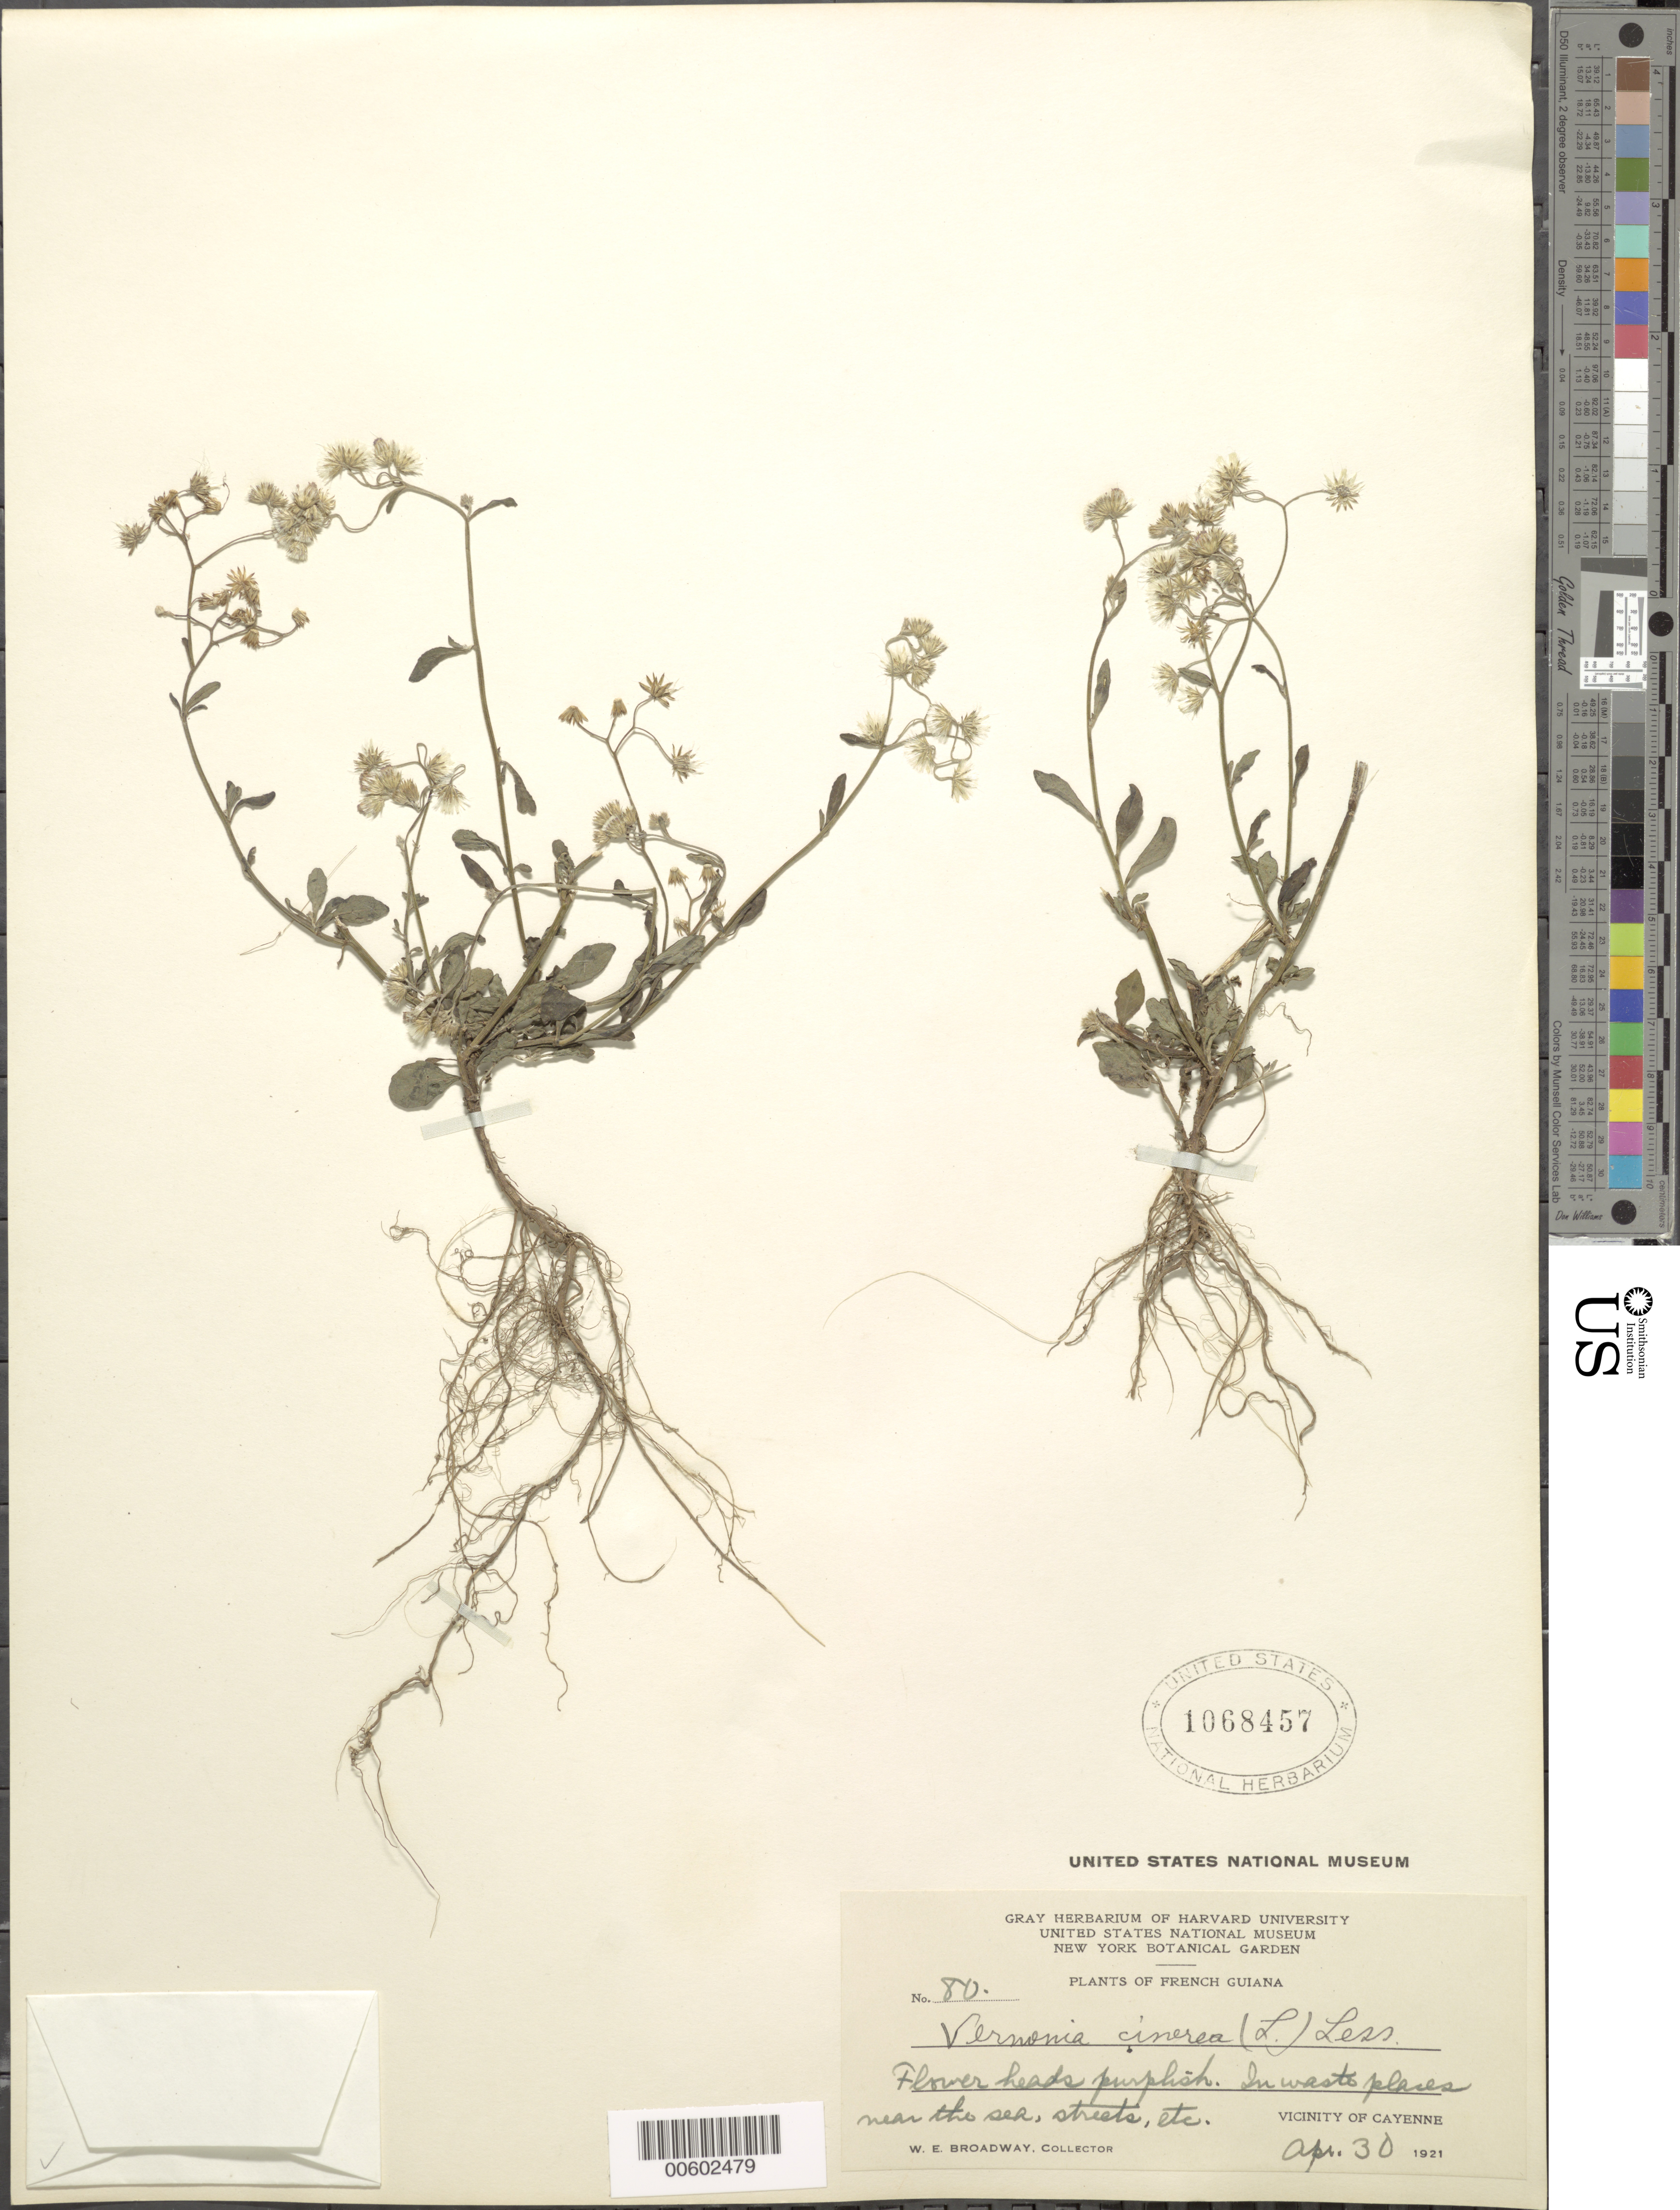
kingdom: Plantae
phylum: Tracheophyta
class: Magnoliopsida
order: Asterales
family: Asteraceae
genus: Cyanthillium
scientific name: Cyanthillium cinereum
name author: (L.) H. Rob.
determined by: Pruski, J. F.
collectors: W. E. Broadway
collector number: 80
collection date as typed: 30-Apr-21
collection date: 1921-04-30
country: French Guiana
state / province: Cayenne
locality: Cayenne, vic.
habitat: Waste places near the sea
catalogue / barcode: US 1068457